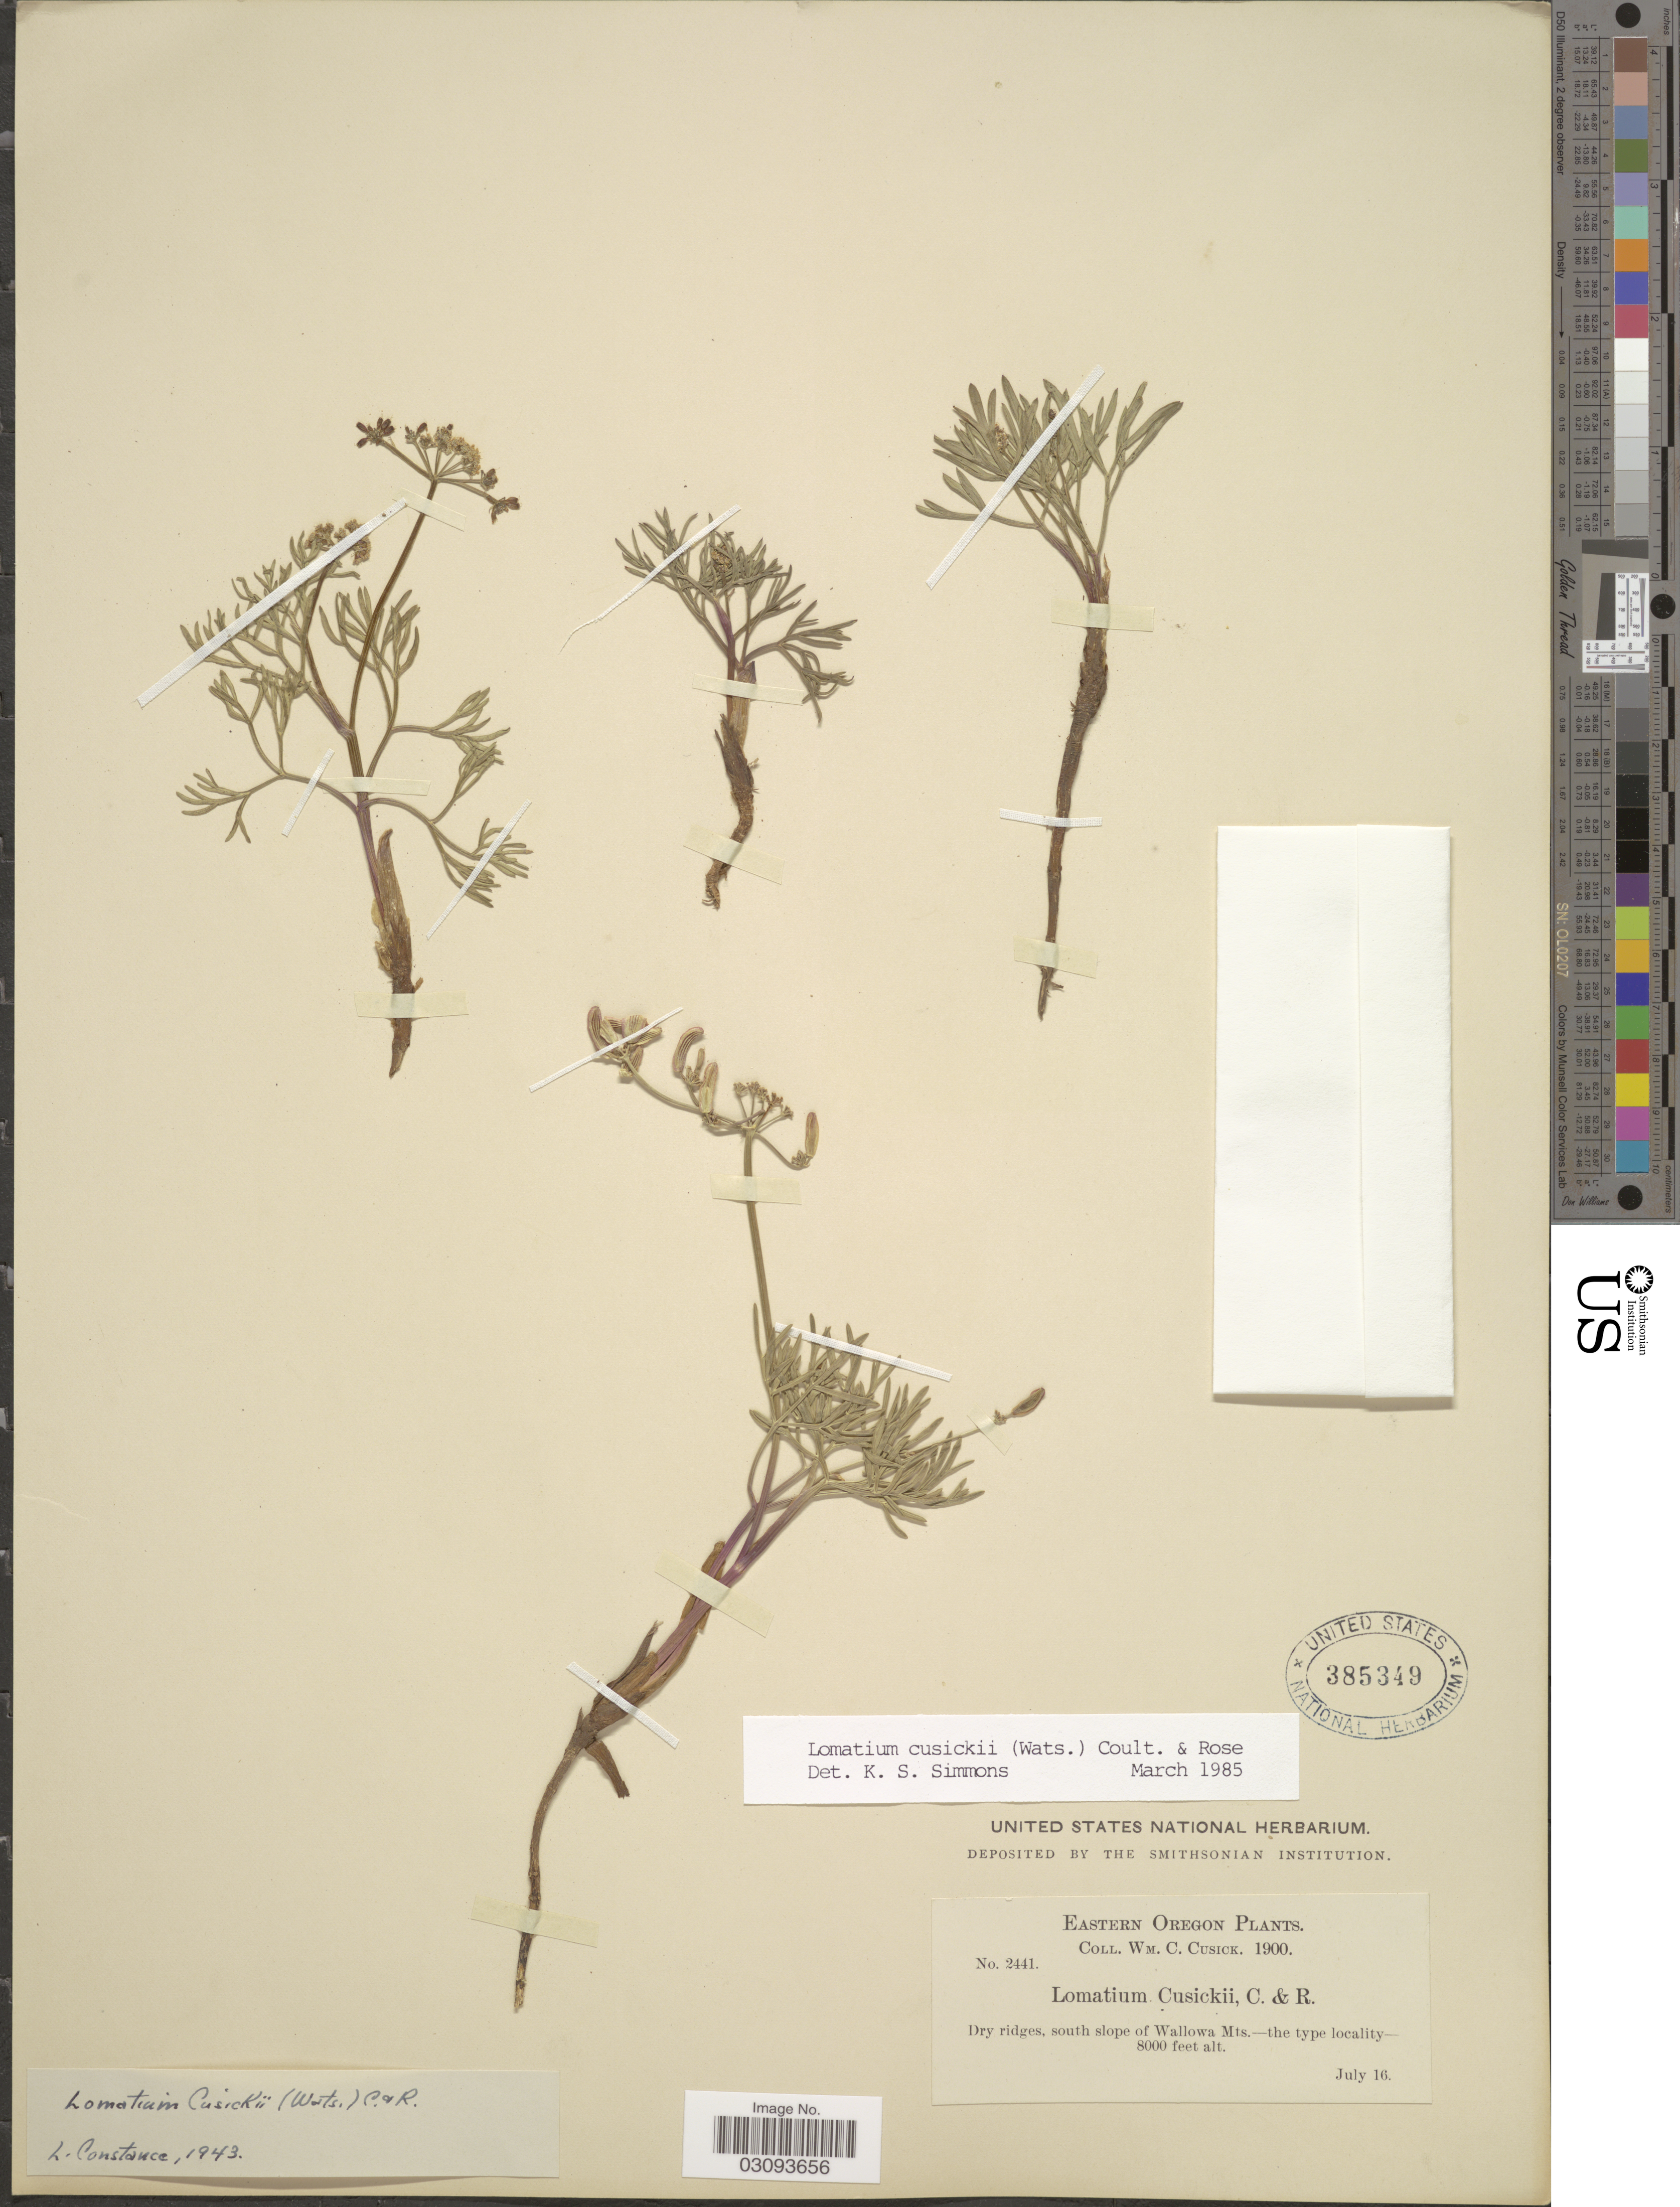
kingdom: Plantae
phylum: Tracheophyta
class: Magnoliopsida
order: Apiales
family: Apiaceae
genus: Lomatium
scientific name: Lomatium cusickii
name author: (S. Watson) J.M. Coult. & Rose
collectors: W. C. Cusick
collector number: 2441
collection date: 1900-07-16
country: United States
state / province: Oregon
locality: Eastern Oregon. South slope of Wallowa Mts.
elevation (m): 2438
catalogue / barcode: US 385349